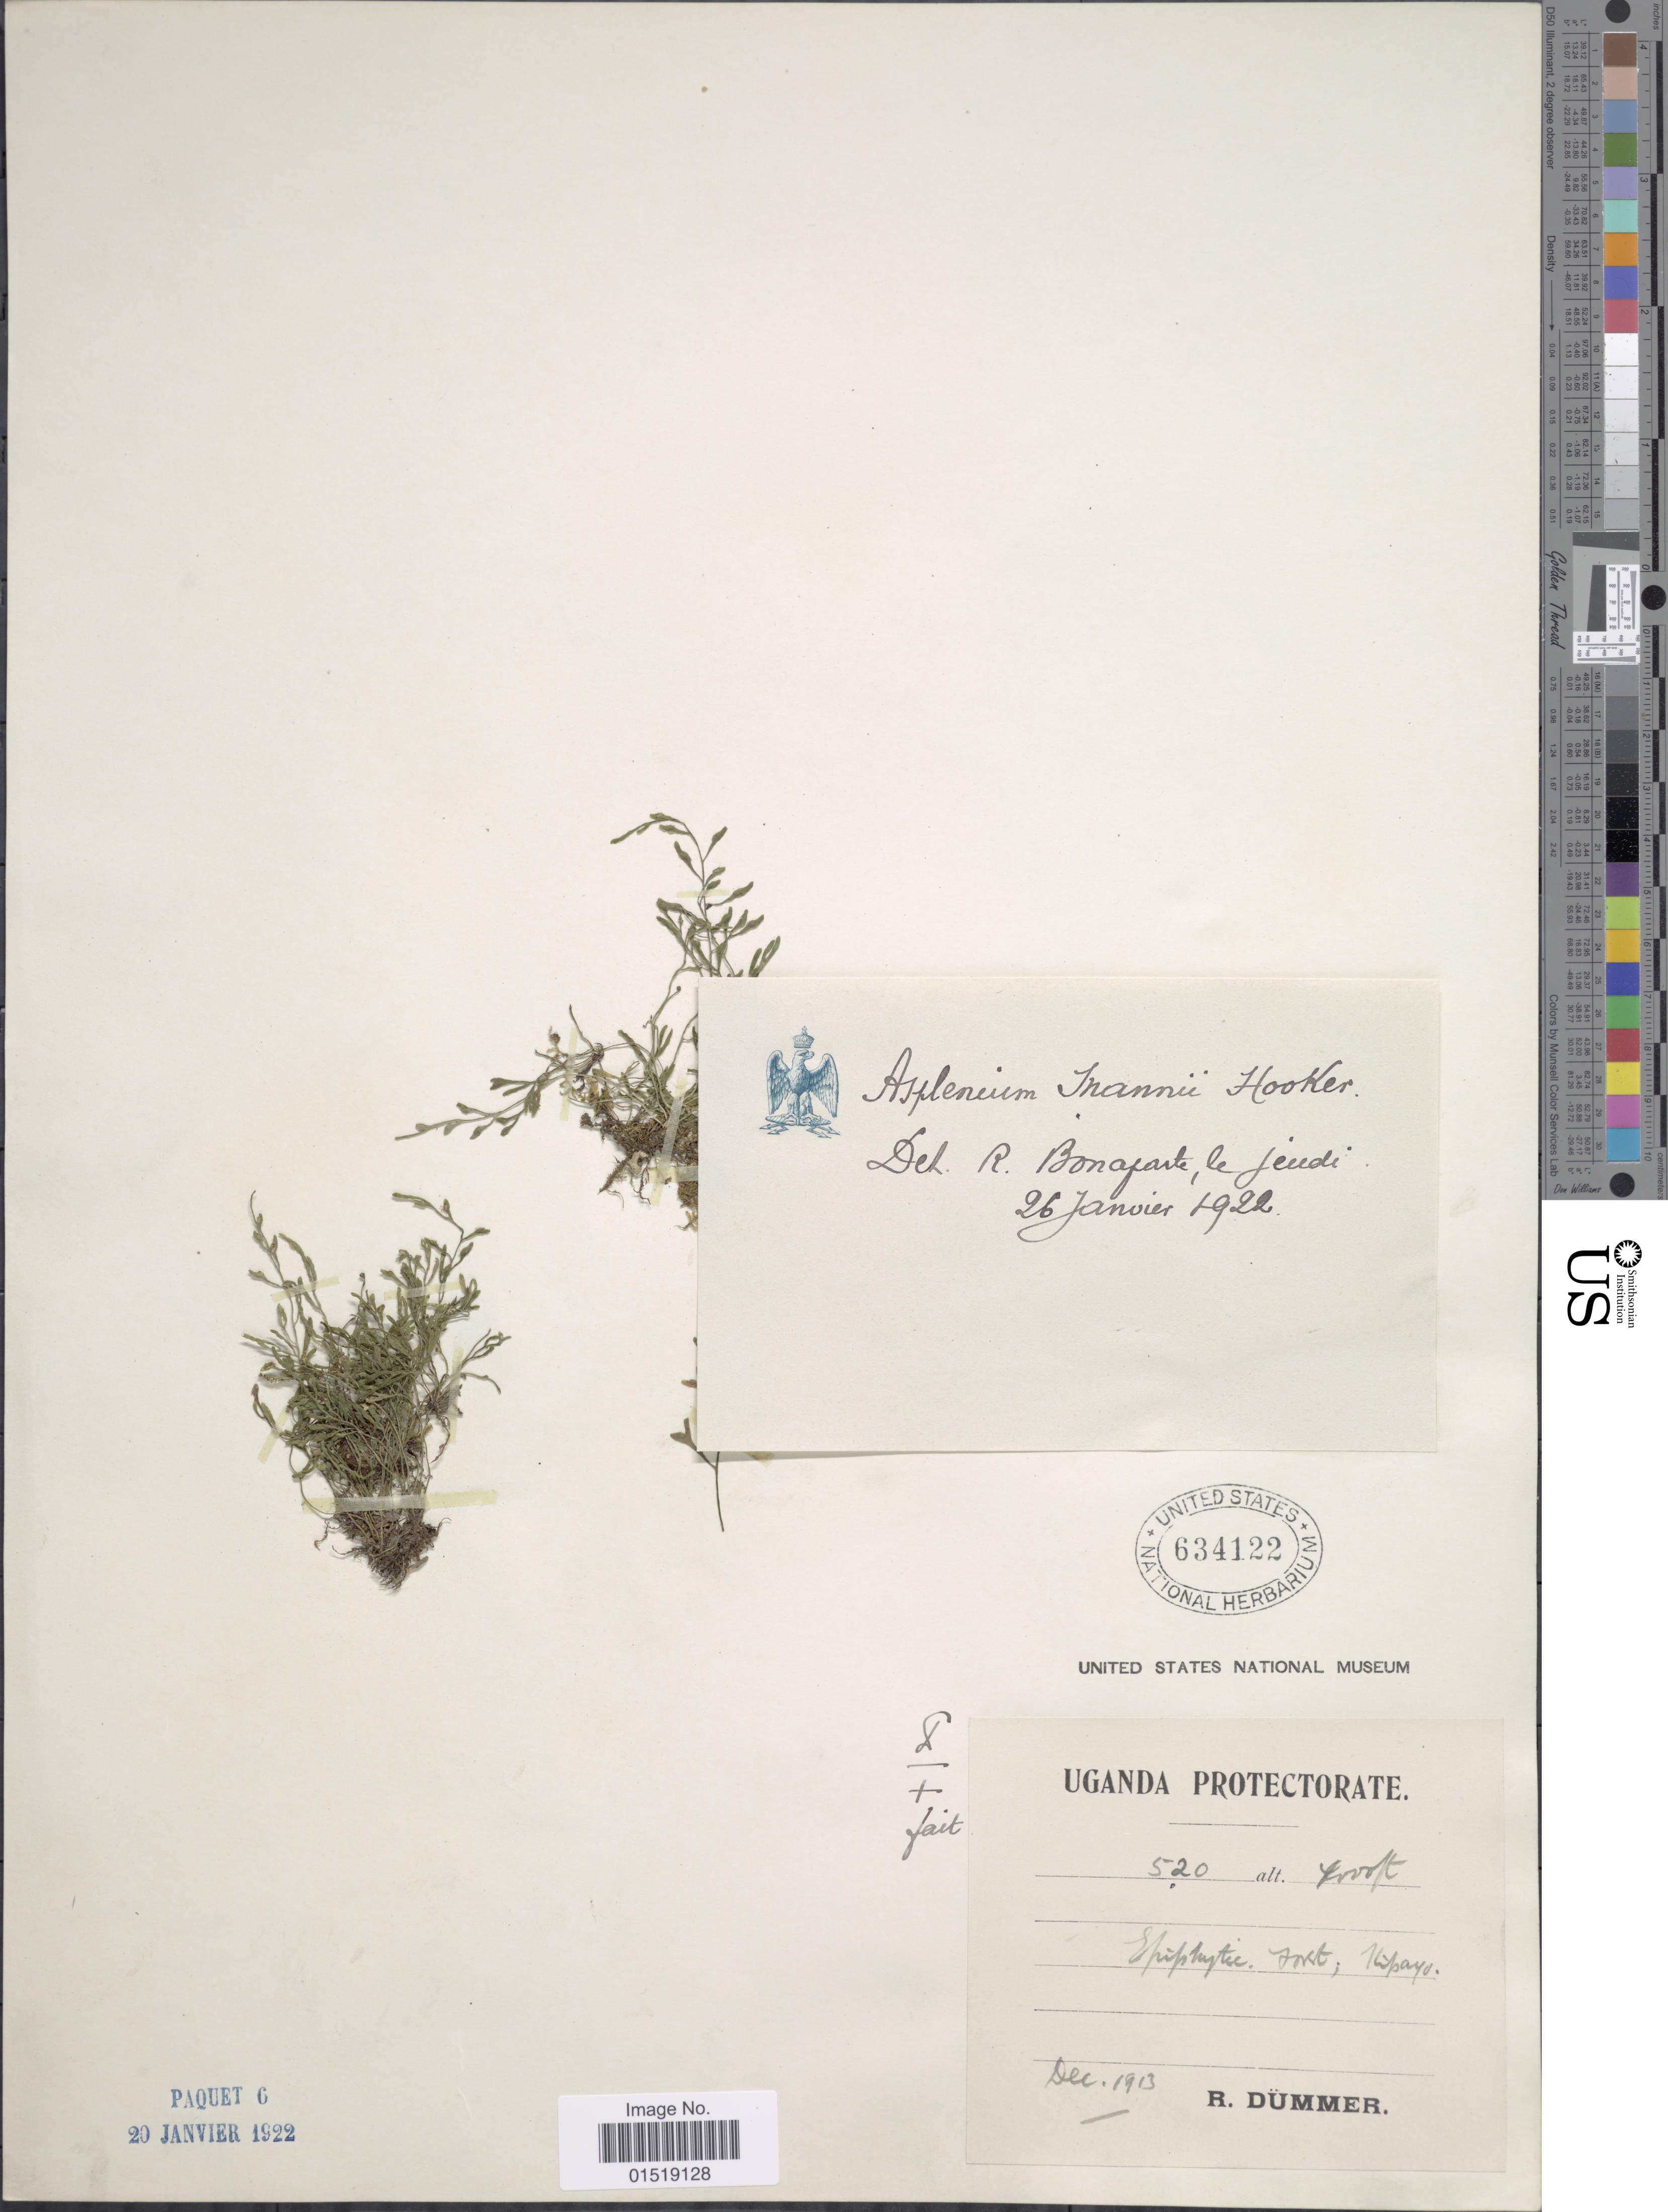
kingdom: Plantae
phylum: Tracheophyta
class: Polypodiopsida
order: Polypodiales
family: Aspleniaceae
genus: Asplenium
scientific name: Asplenium mannii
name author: Hook.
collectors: R. A. Dümmer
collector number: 520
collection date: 1913-12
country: Uganda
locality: Kipayo.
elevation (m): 1219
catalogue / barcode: US 634122